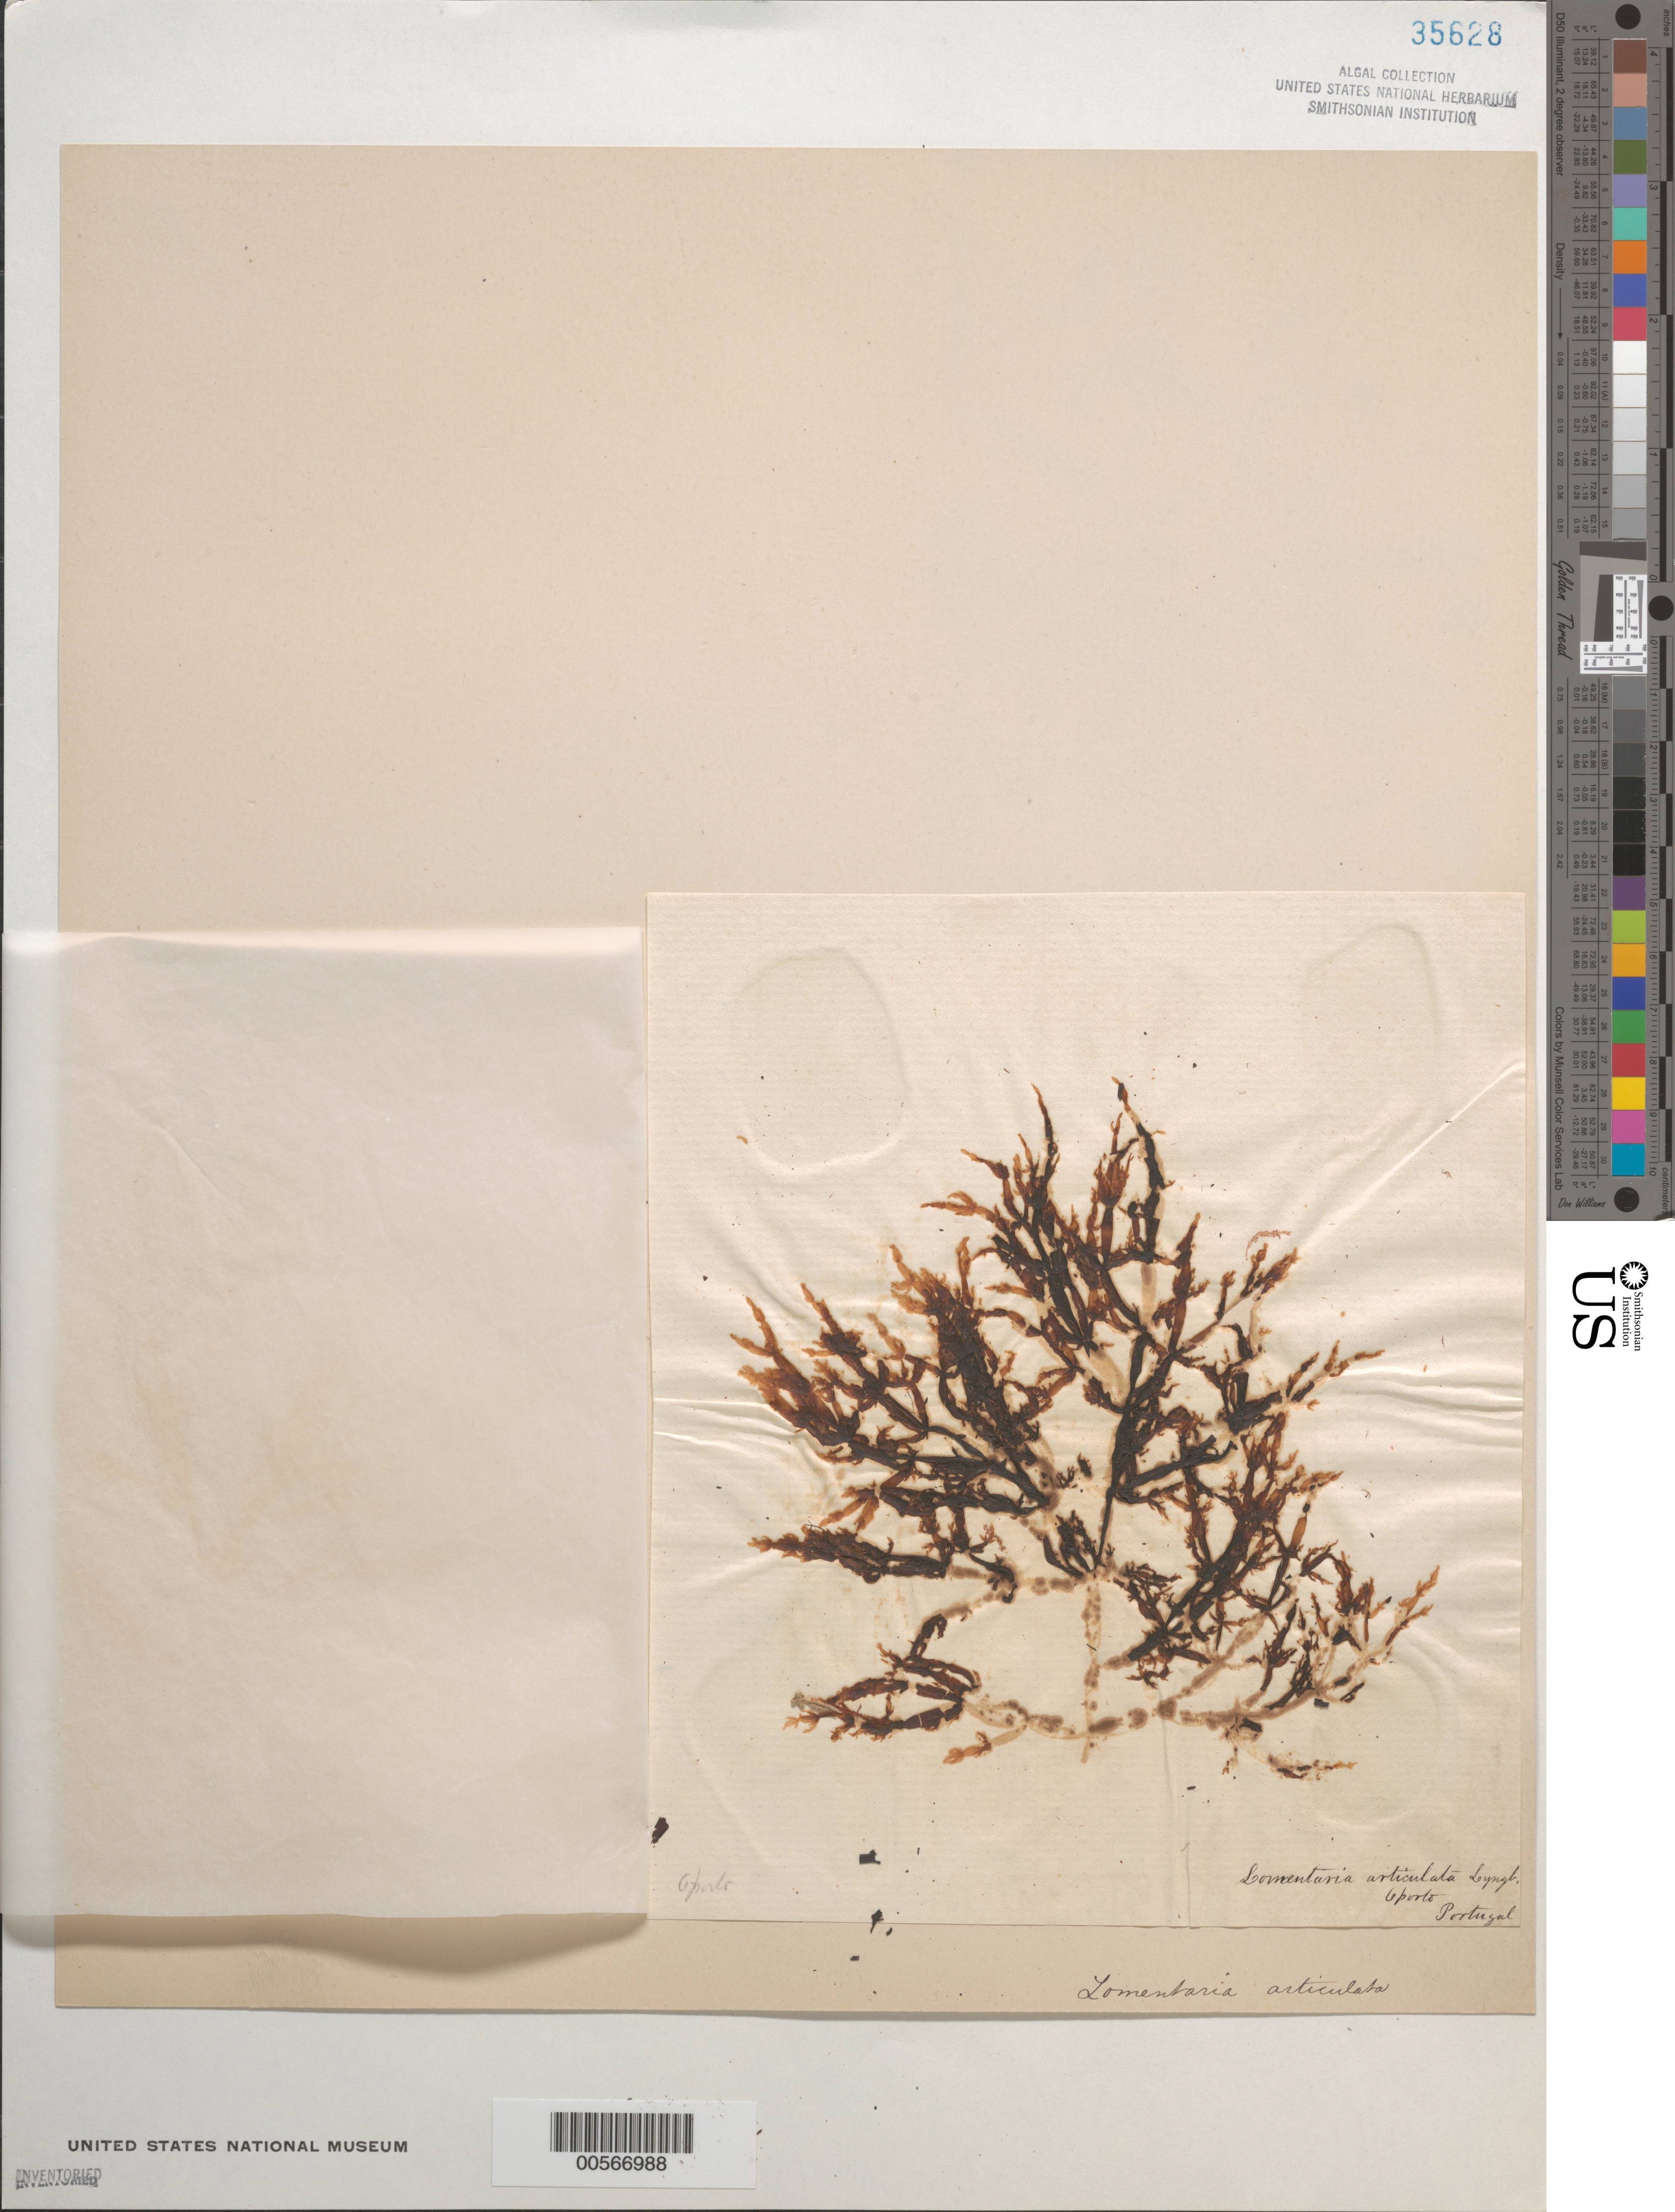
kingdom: Plantae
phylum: Rhodophyta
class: Florideophyceae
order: Rhodymeniales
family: Lomentariaceae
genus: Lomentaria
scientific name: Lomentaria articulata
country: Portugal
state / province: Porto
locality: Oporto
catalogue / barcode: US 35628